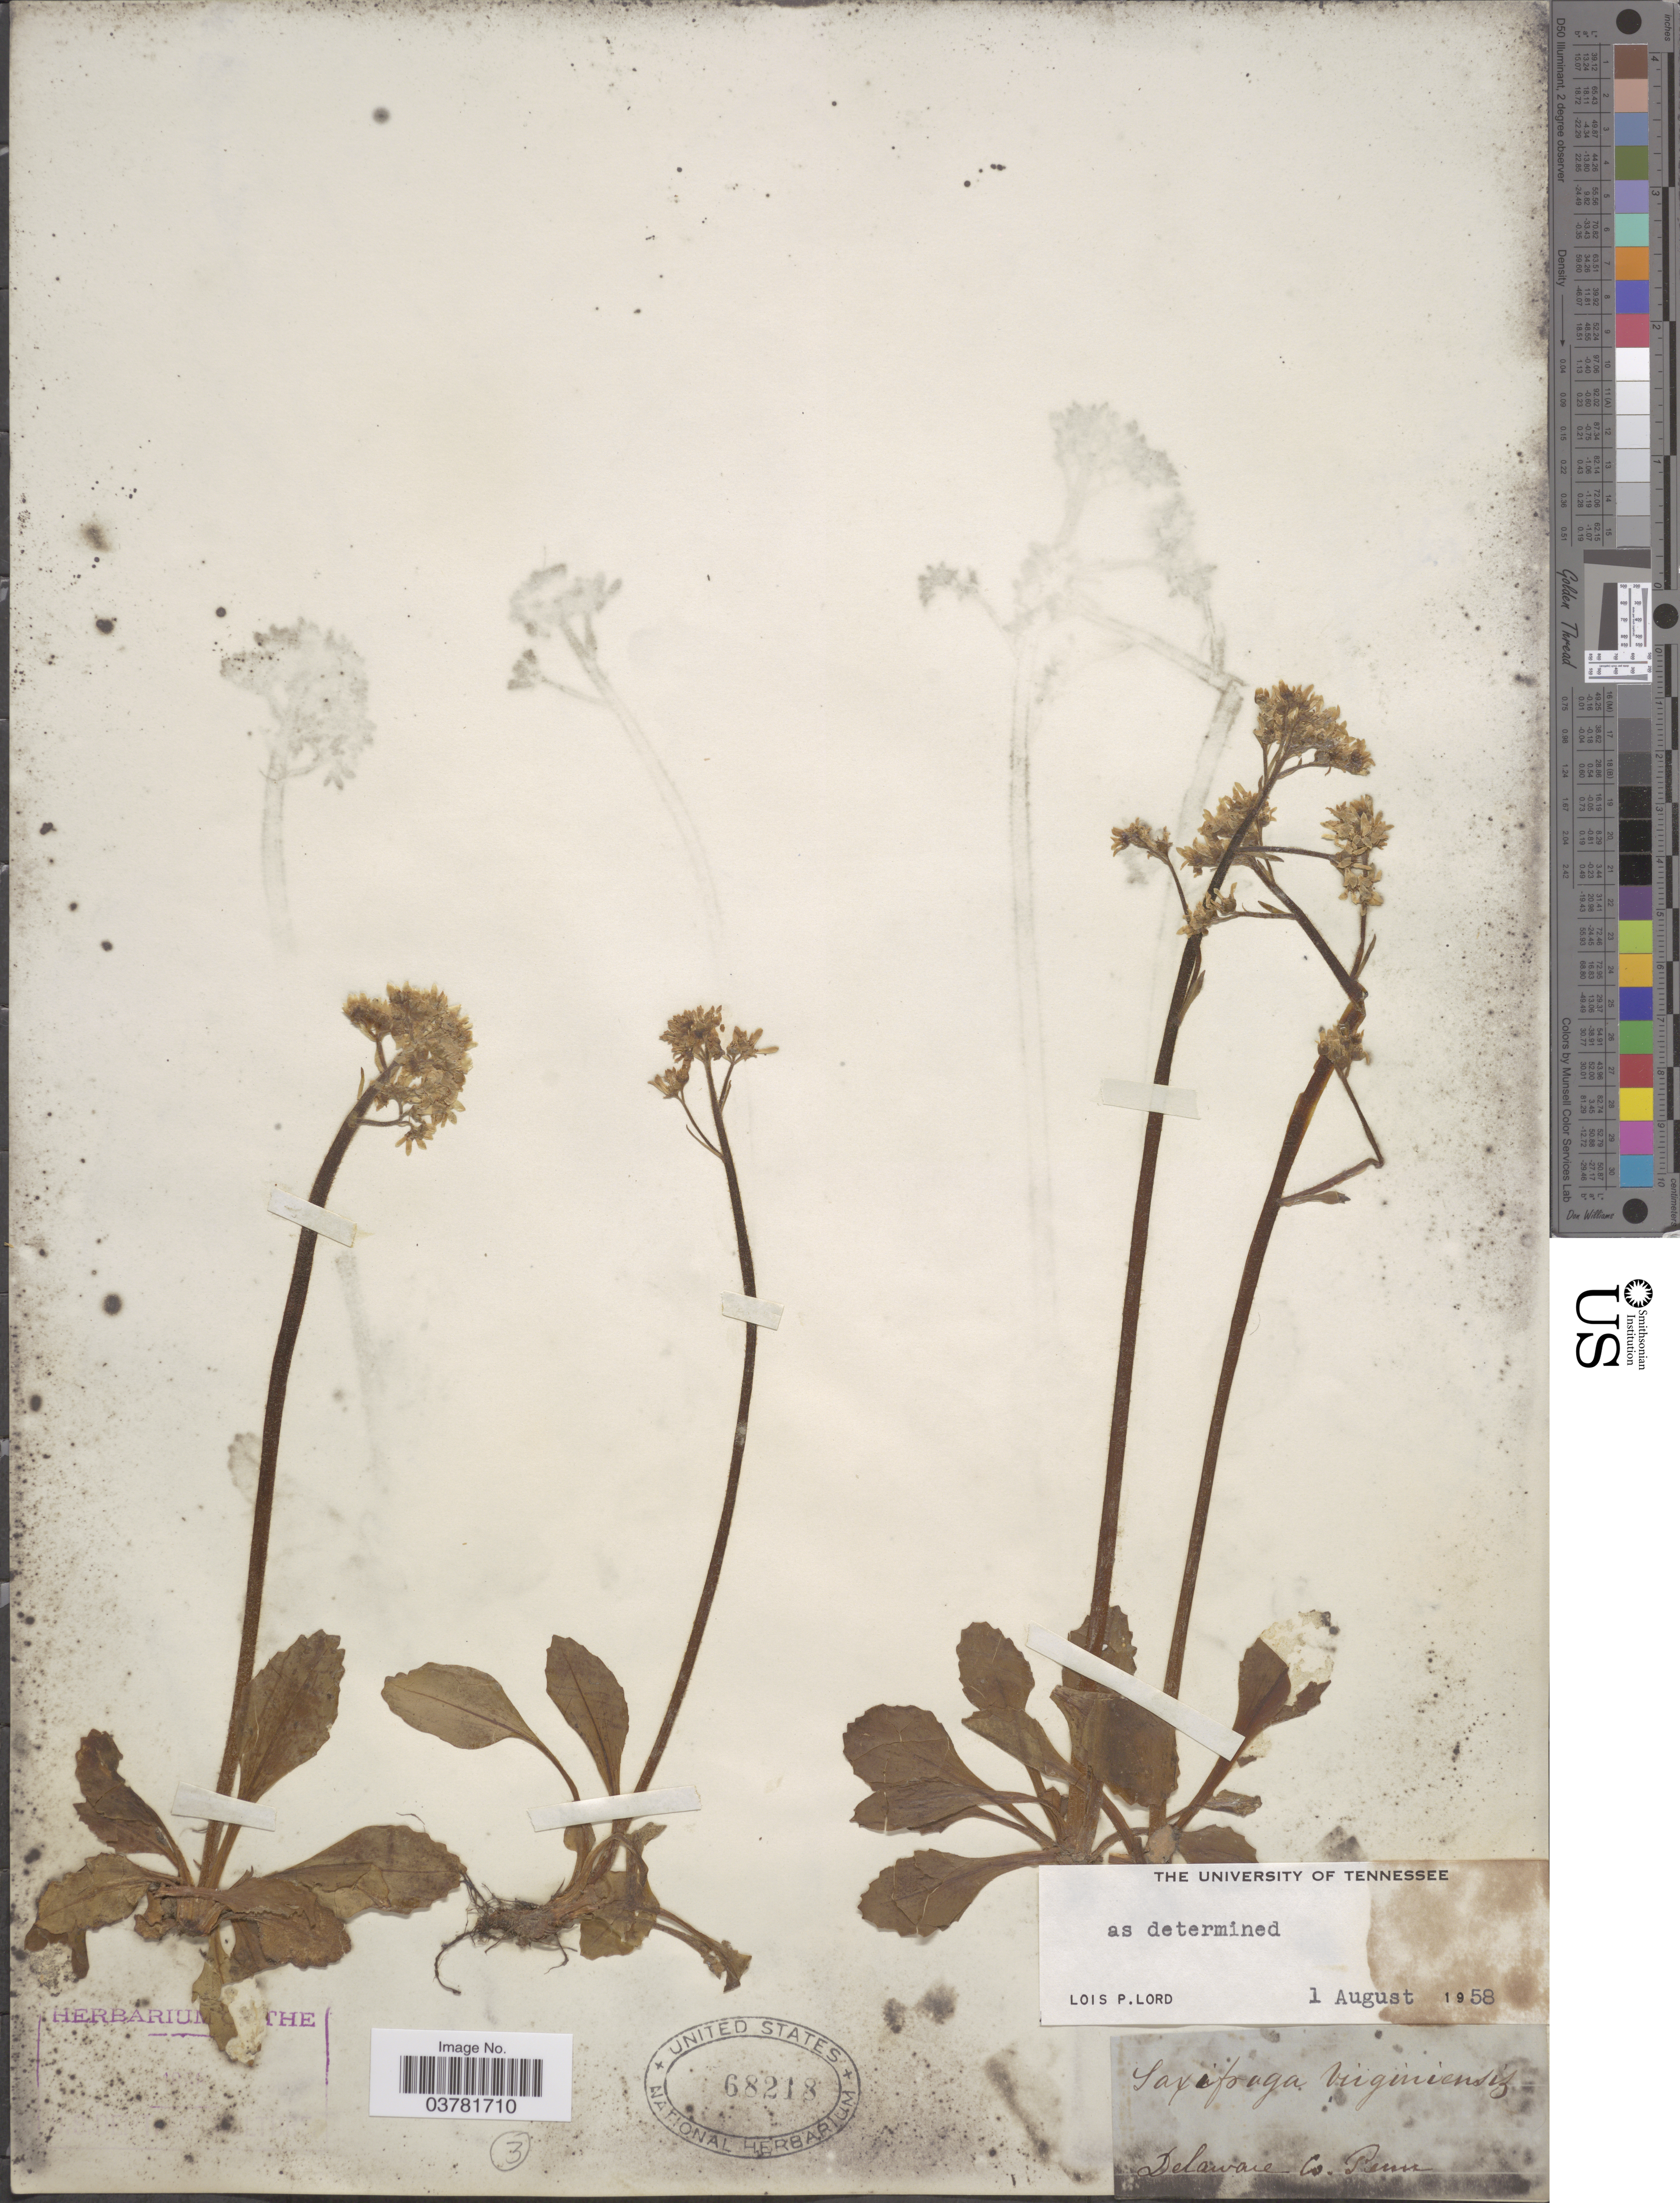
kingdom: Plantae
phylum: Tracheophyta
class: Magnoliopsida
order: Saxifragales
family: Saxifragaceae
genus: Micranthes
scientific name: Micranthes virginiensis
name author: (Michx.) Small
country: United States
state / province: Pennsylvania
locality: Delaware Co.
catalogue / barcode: US 68218